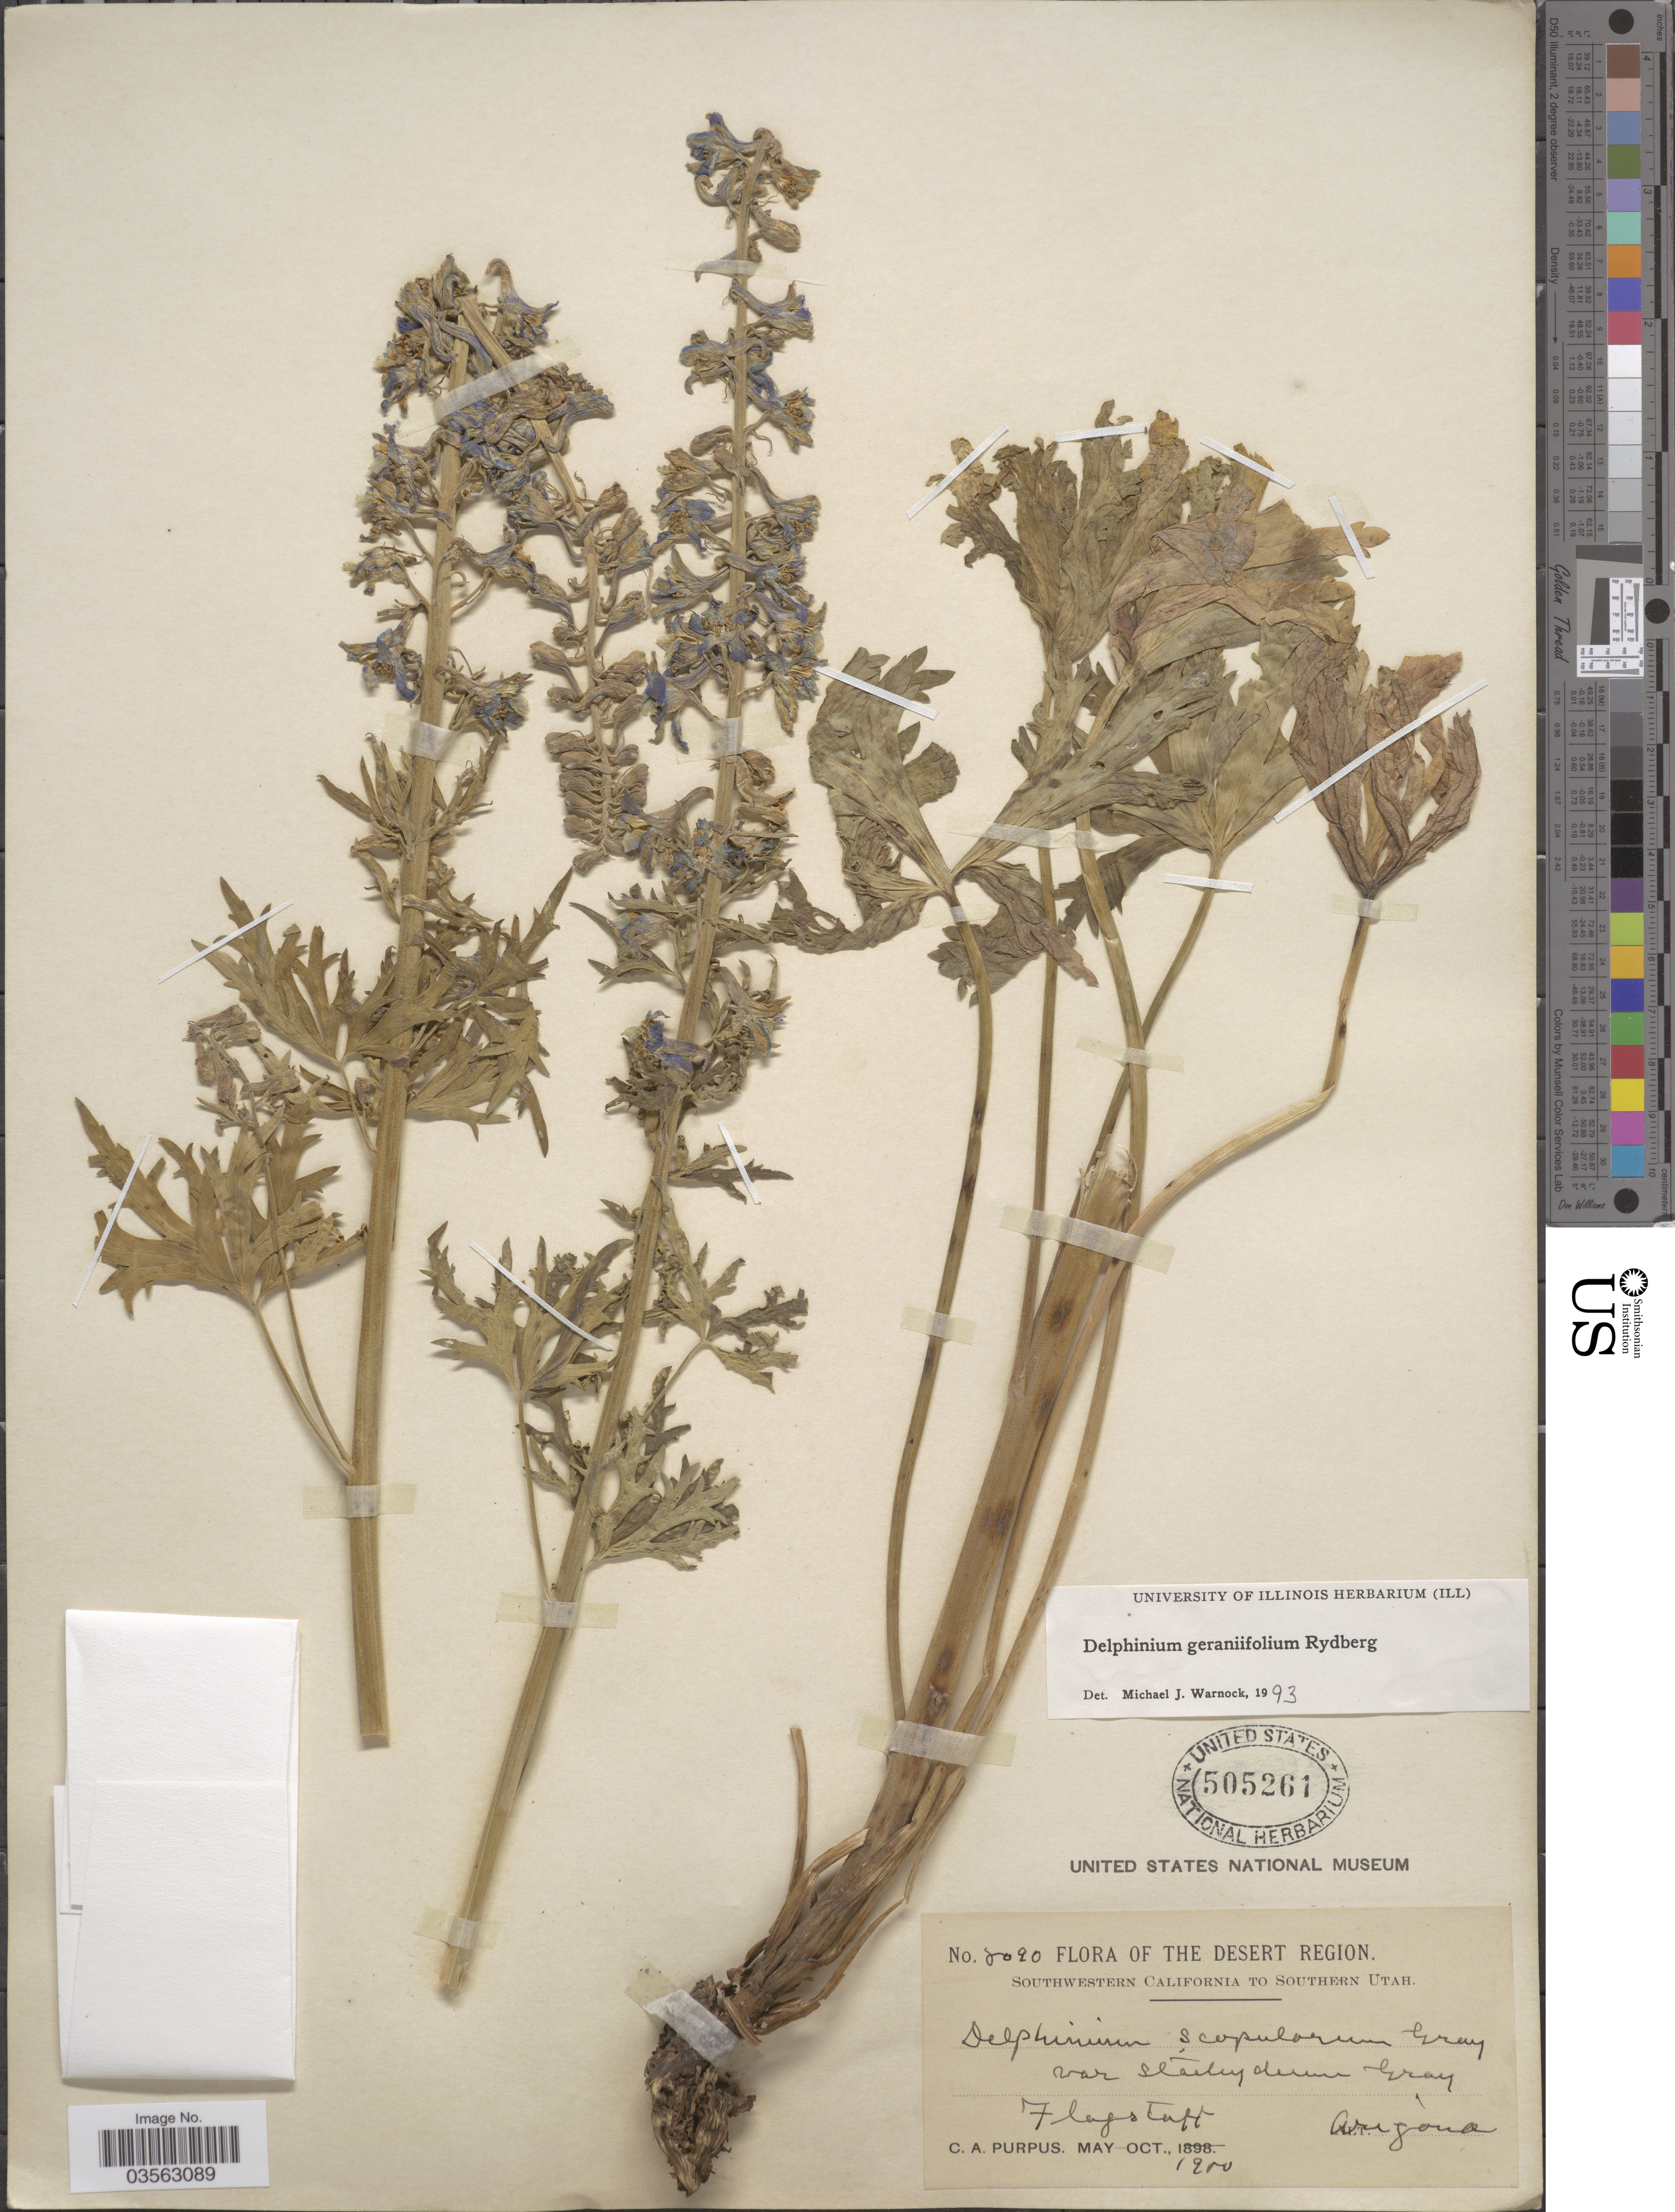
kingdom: Plantae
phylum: Tracheophyta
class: Magnoliopsida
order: Ranunculales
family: Ranunculaceae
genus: Delphinium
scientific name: Delphinium geraniifolium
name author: Rydb.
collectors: C. A. Purpus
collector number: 8090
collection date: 1900-05/1900-10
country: United States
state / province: Arizona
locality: The Desert Region. Flagstaff.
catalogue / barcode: US 505261